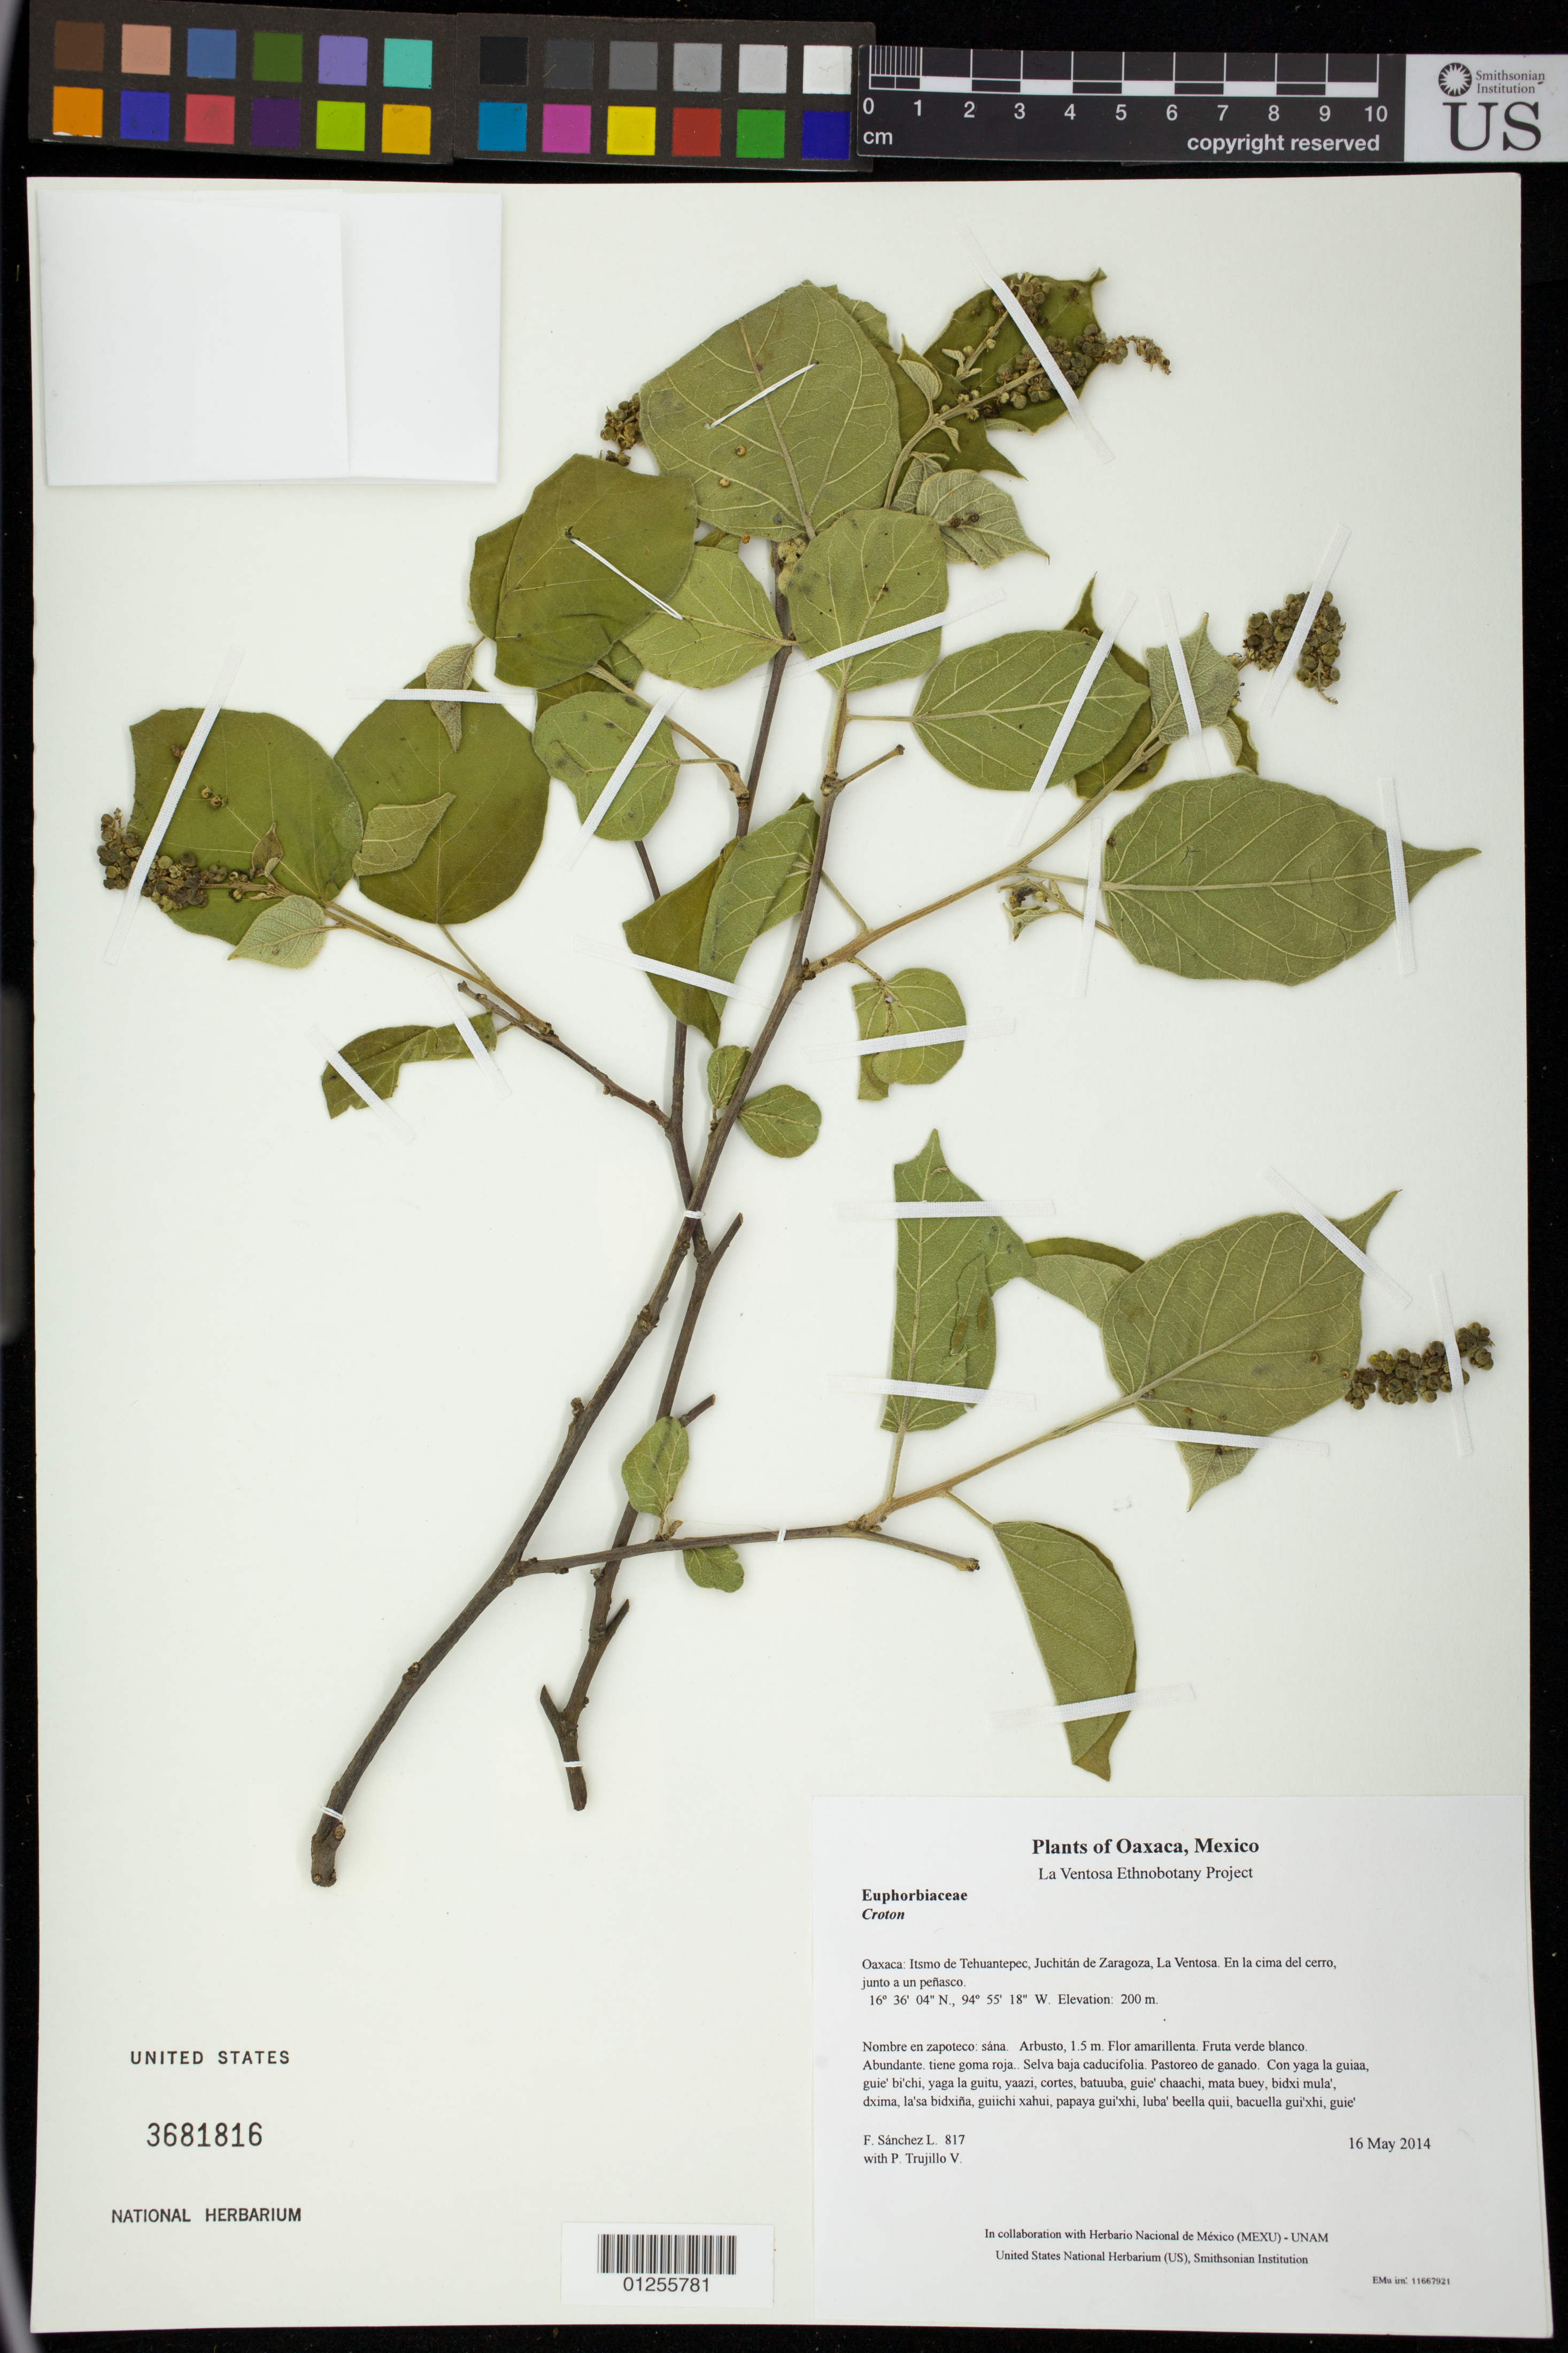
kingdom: Plantae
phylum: Tracheophyta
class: Magnoliopsida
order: Malpighiales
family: Euphorbiaceae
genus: Croton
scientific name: Croton flavescens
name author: Greenm.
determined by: Berry, P. E.; Van Ee, B. W.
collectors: F. Sánchez L. & P. Trujillo V.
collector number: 817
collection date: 2014-05-16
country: Mexico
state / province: Oaxaca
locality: Itsmo de Tehuantepec, Juchitán de Zaragoza, La Ventosa. En la cima del cerro, junto a un peñasco.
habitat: Selva baja caducifolia. Pastoreo de ganado.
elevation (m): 200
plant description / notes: JEBOT, MEXU, SERO, SIPI, US; Yaga bandaga. 1.5 m. Guie' naguchi ga. Cuaananaxhi naga' naquichi'. Stale.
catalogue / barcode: US 3681816